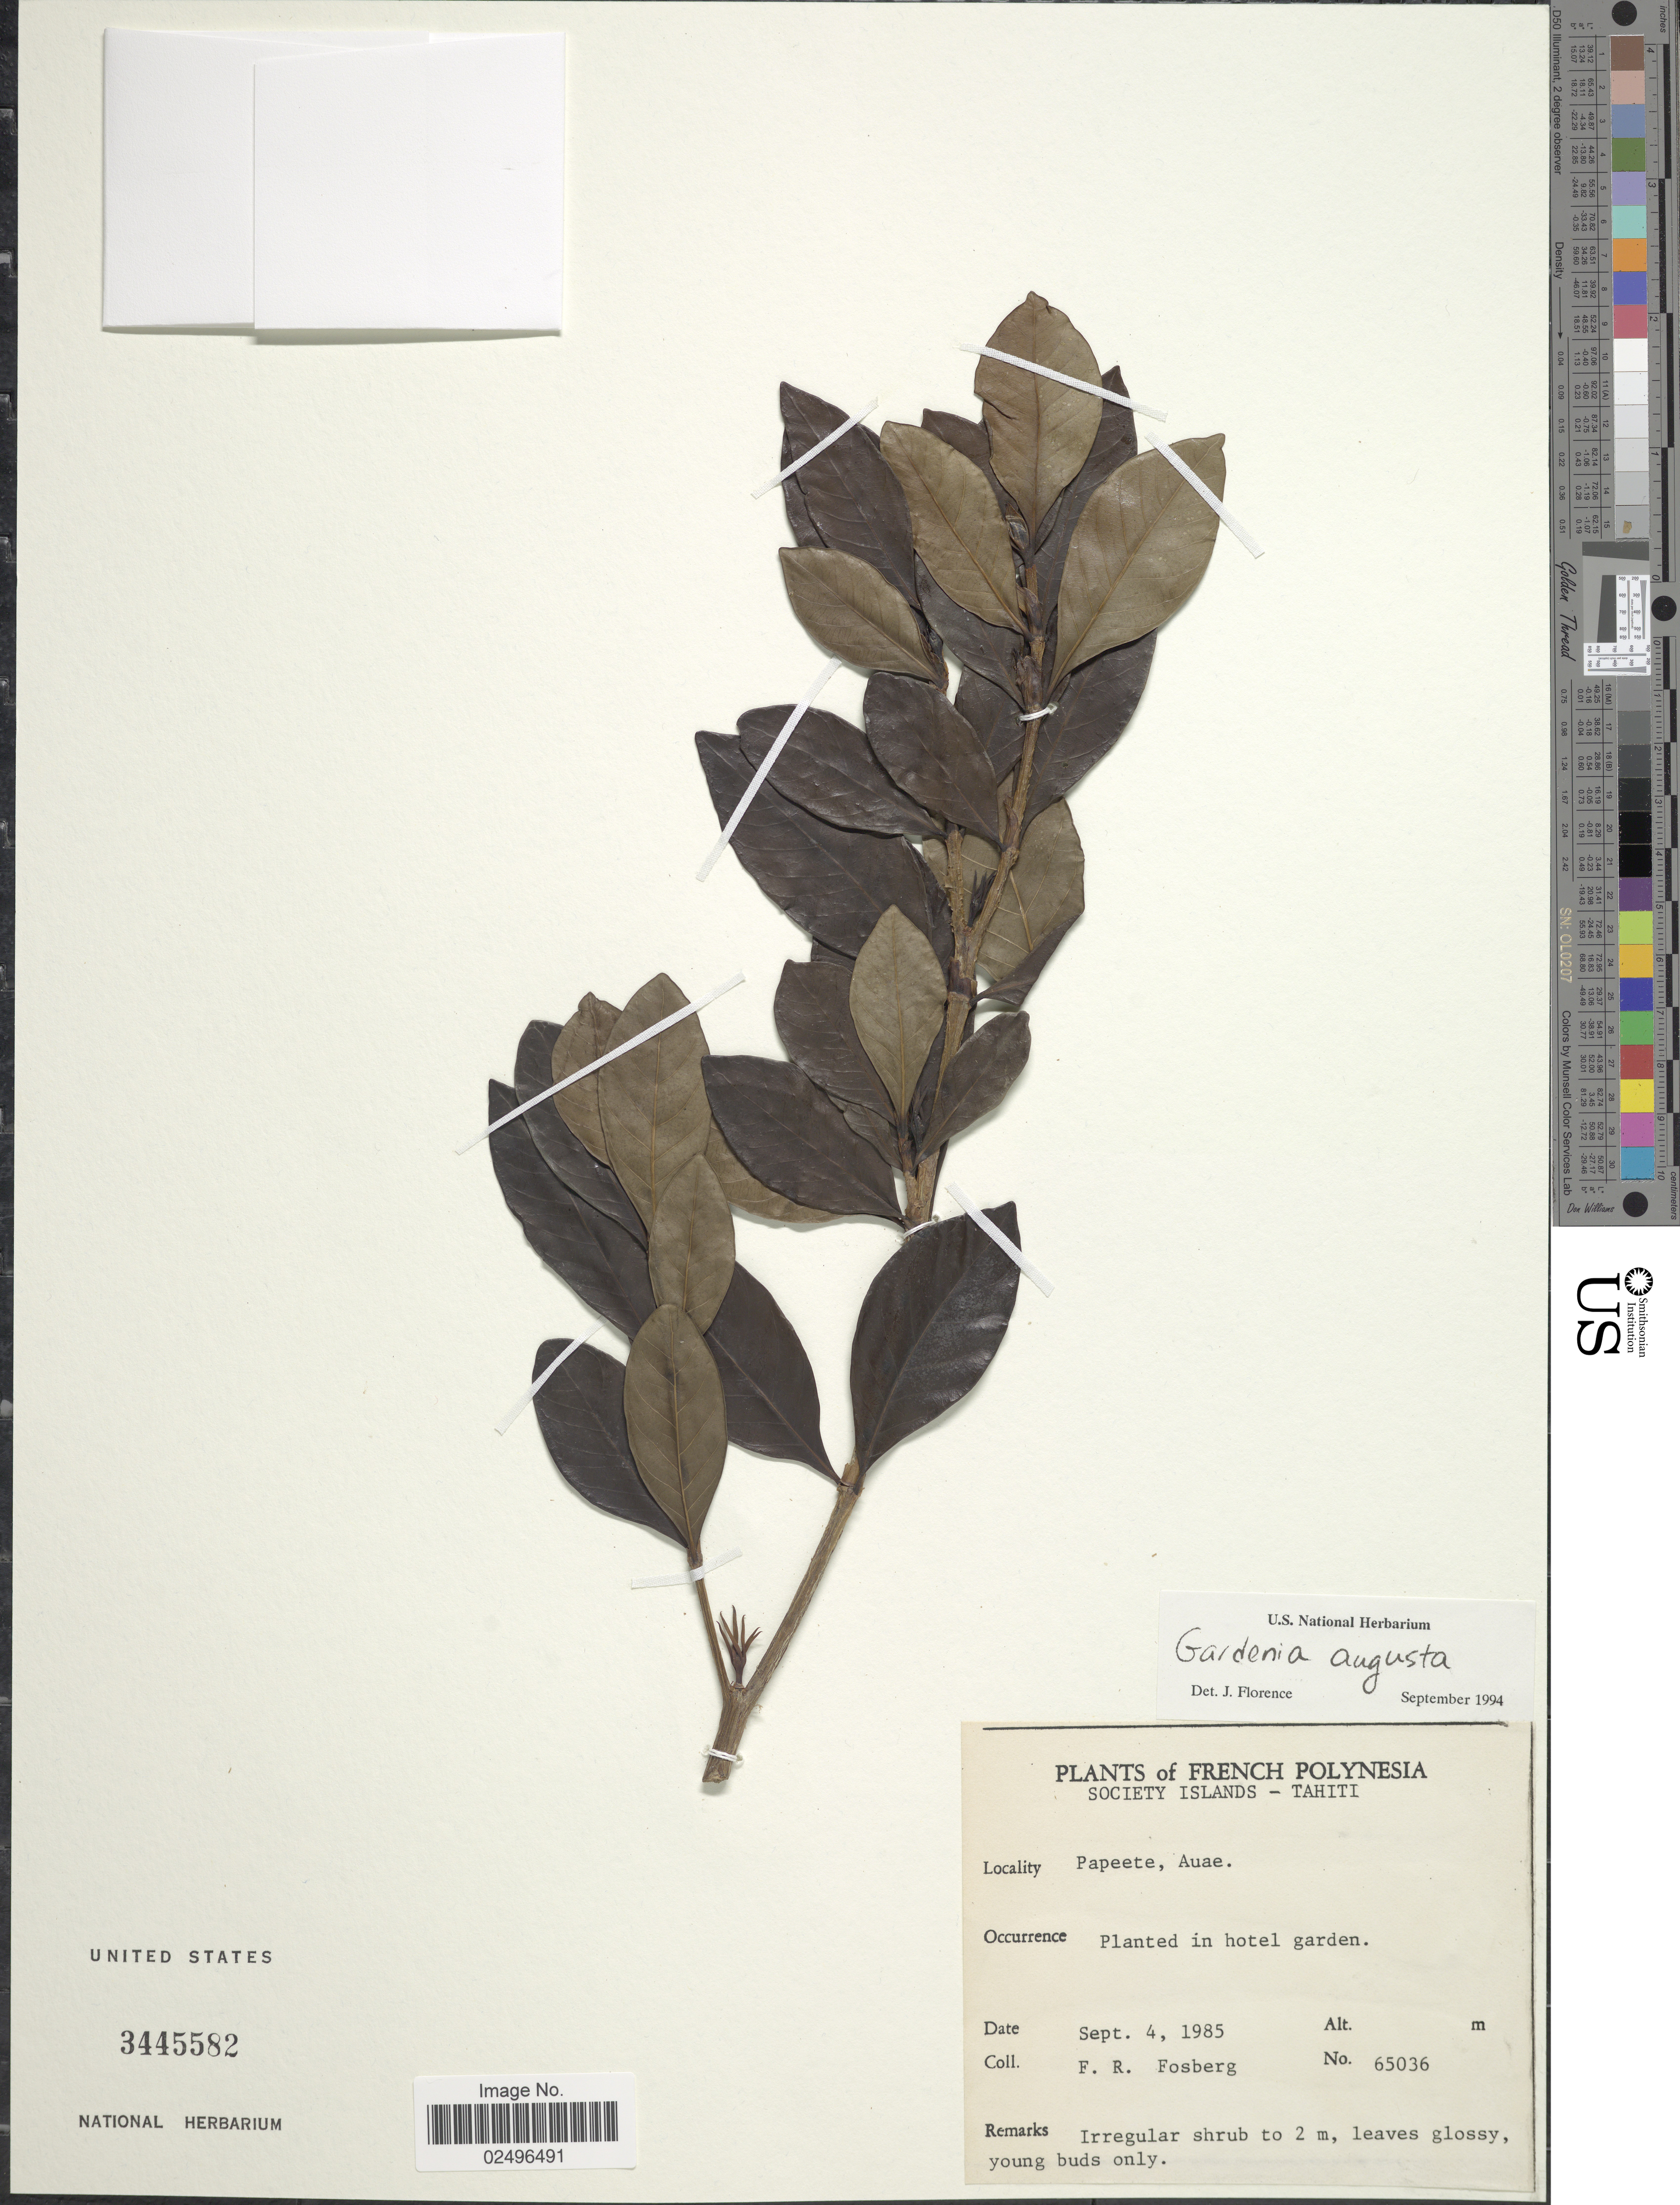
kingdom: Plantae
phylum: Tracheophyta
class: Magnoliopsida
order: Gentianales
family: Rubiaceae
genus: Gardenia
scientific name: Gardenia augusta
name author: (L.) Merr.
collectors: F. R. Fosberg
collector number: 65036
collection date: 1985-09-04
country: French Polynesia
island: Tahiti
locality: Society Islands, Tahiti, Papeete, Auae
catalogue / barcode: US 3445582